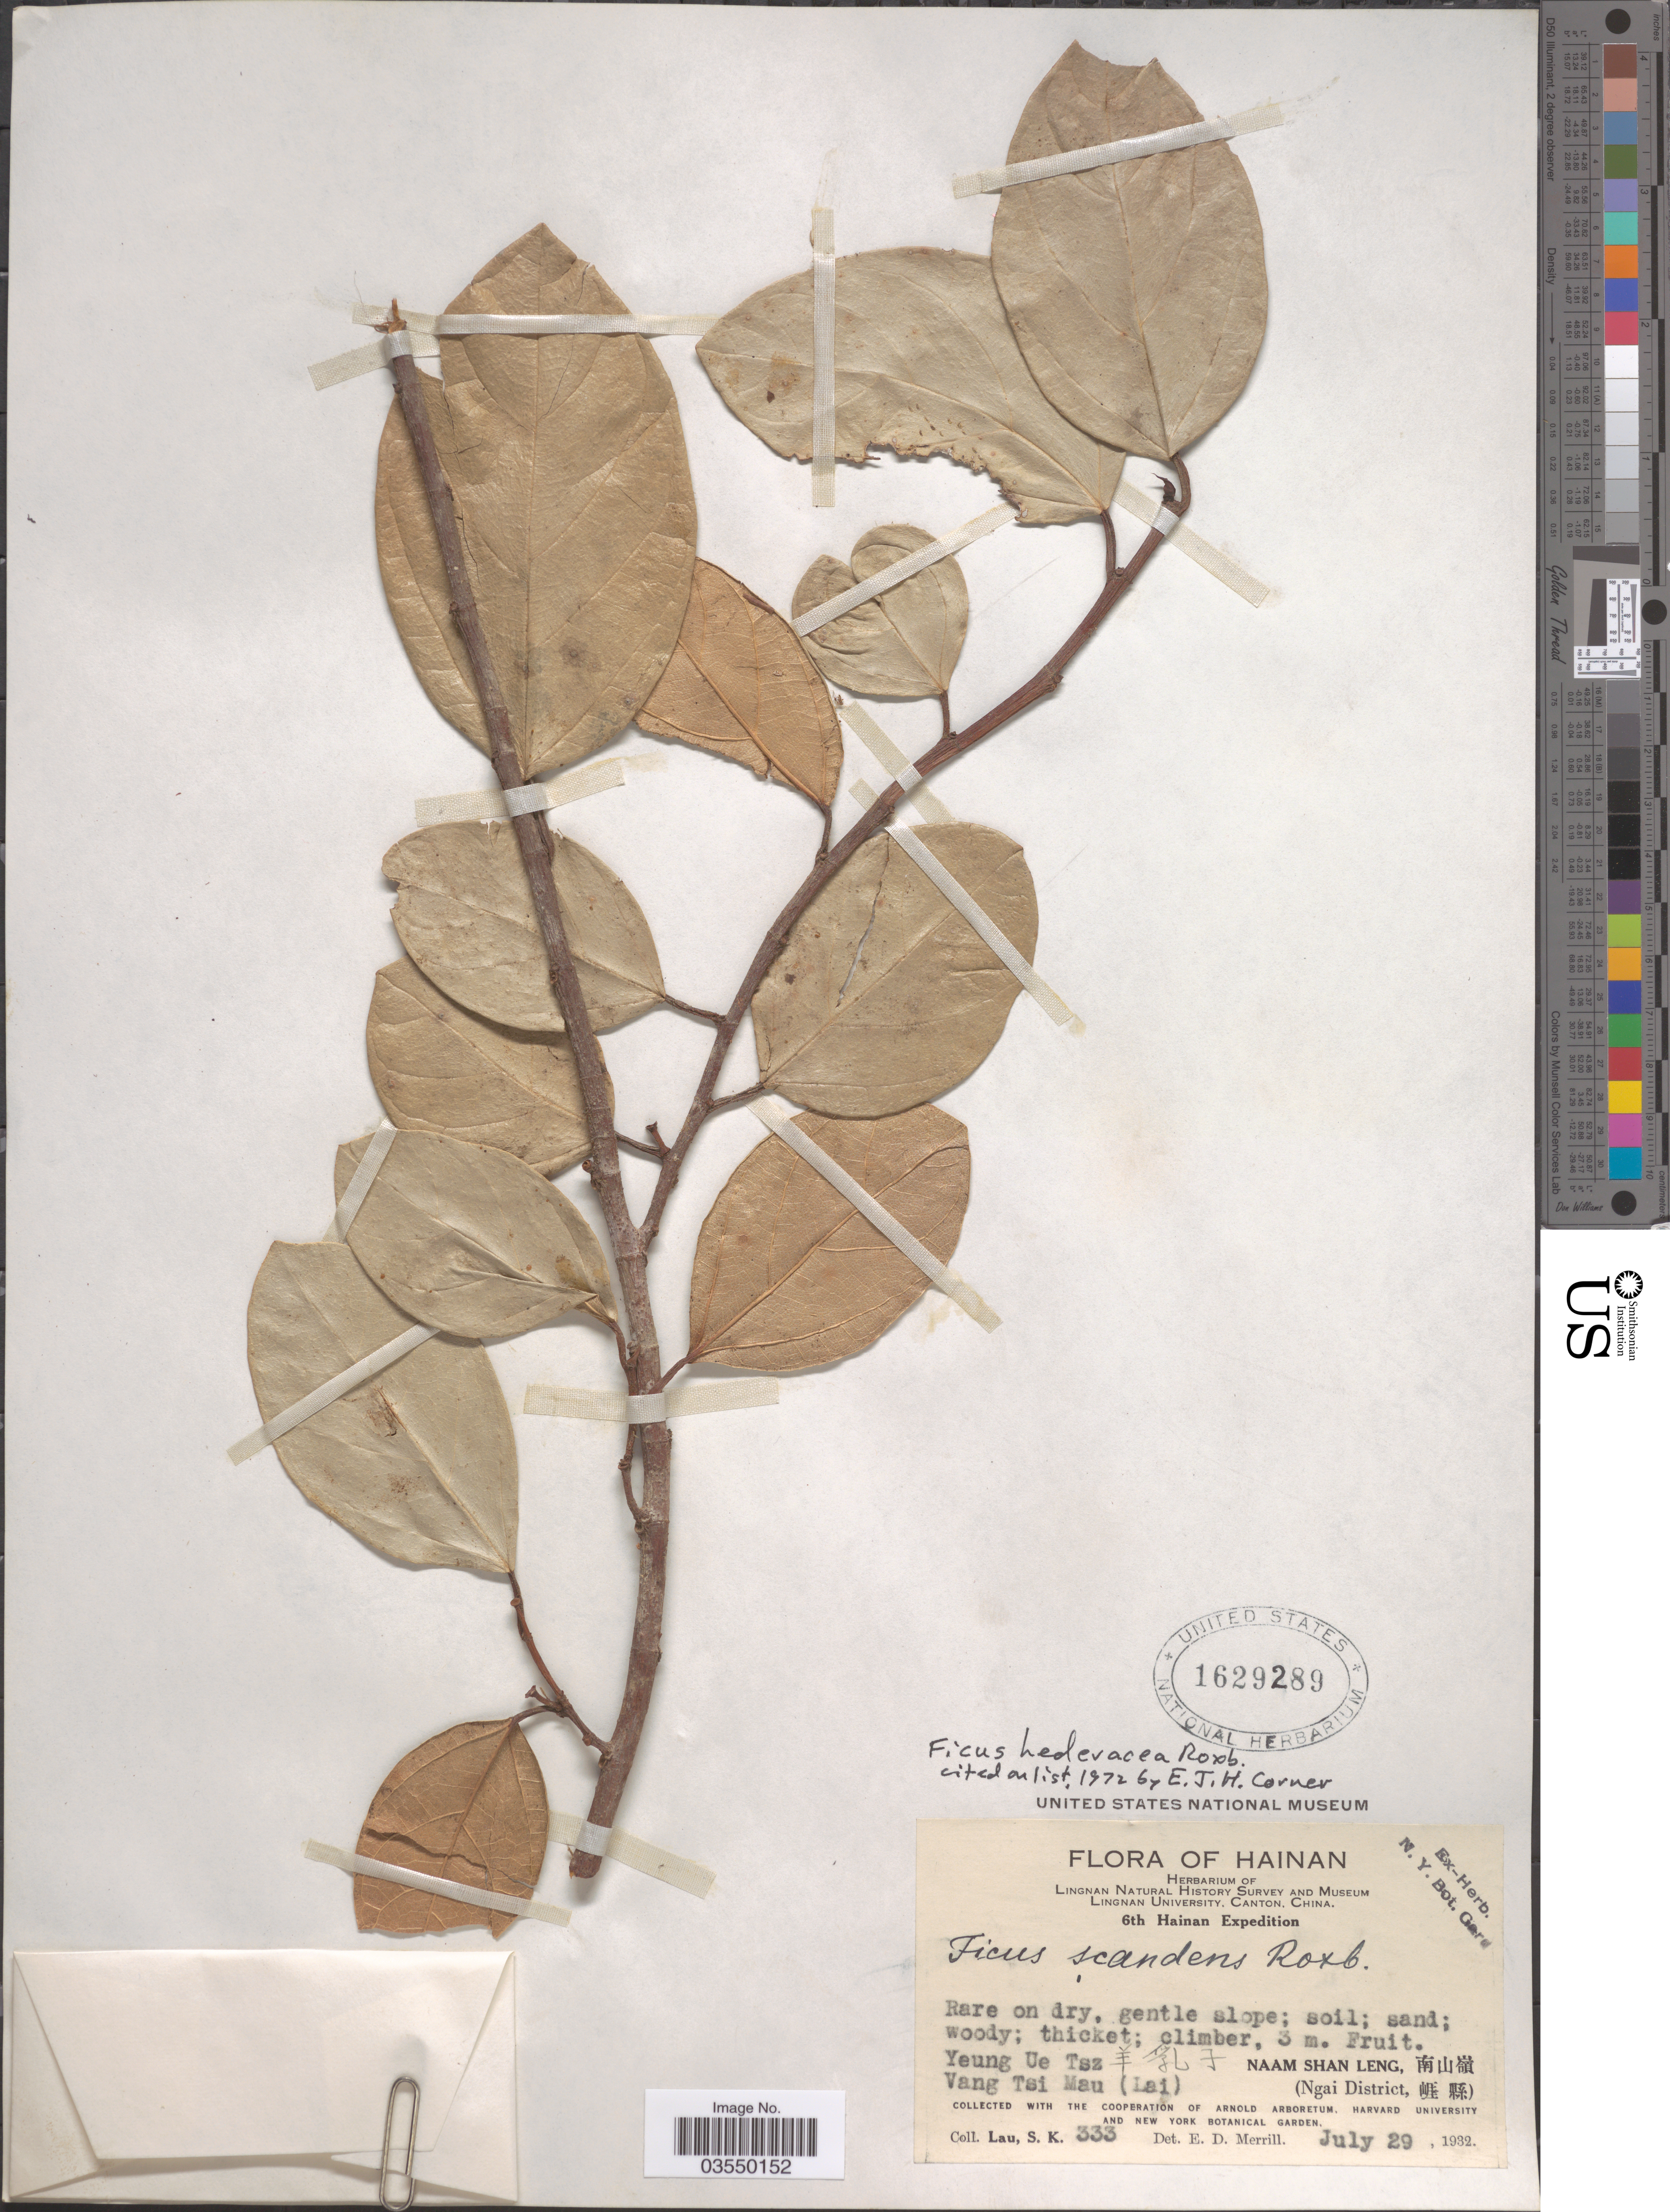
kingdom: Plantae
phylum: Tracheophyta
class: Magnoliopsida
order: Rosales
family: Moraceae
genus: Ficus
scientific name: Ficus hederacea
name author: Roxb.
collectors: S. K. Lau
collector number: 333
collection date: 1932-07-29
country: China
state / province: Hainan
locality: Yeung Ue Tsz. Vang Tsi Mau (Lai). Naam Shan Leng. (Ngai District).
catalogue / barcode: US 1629289